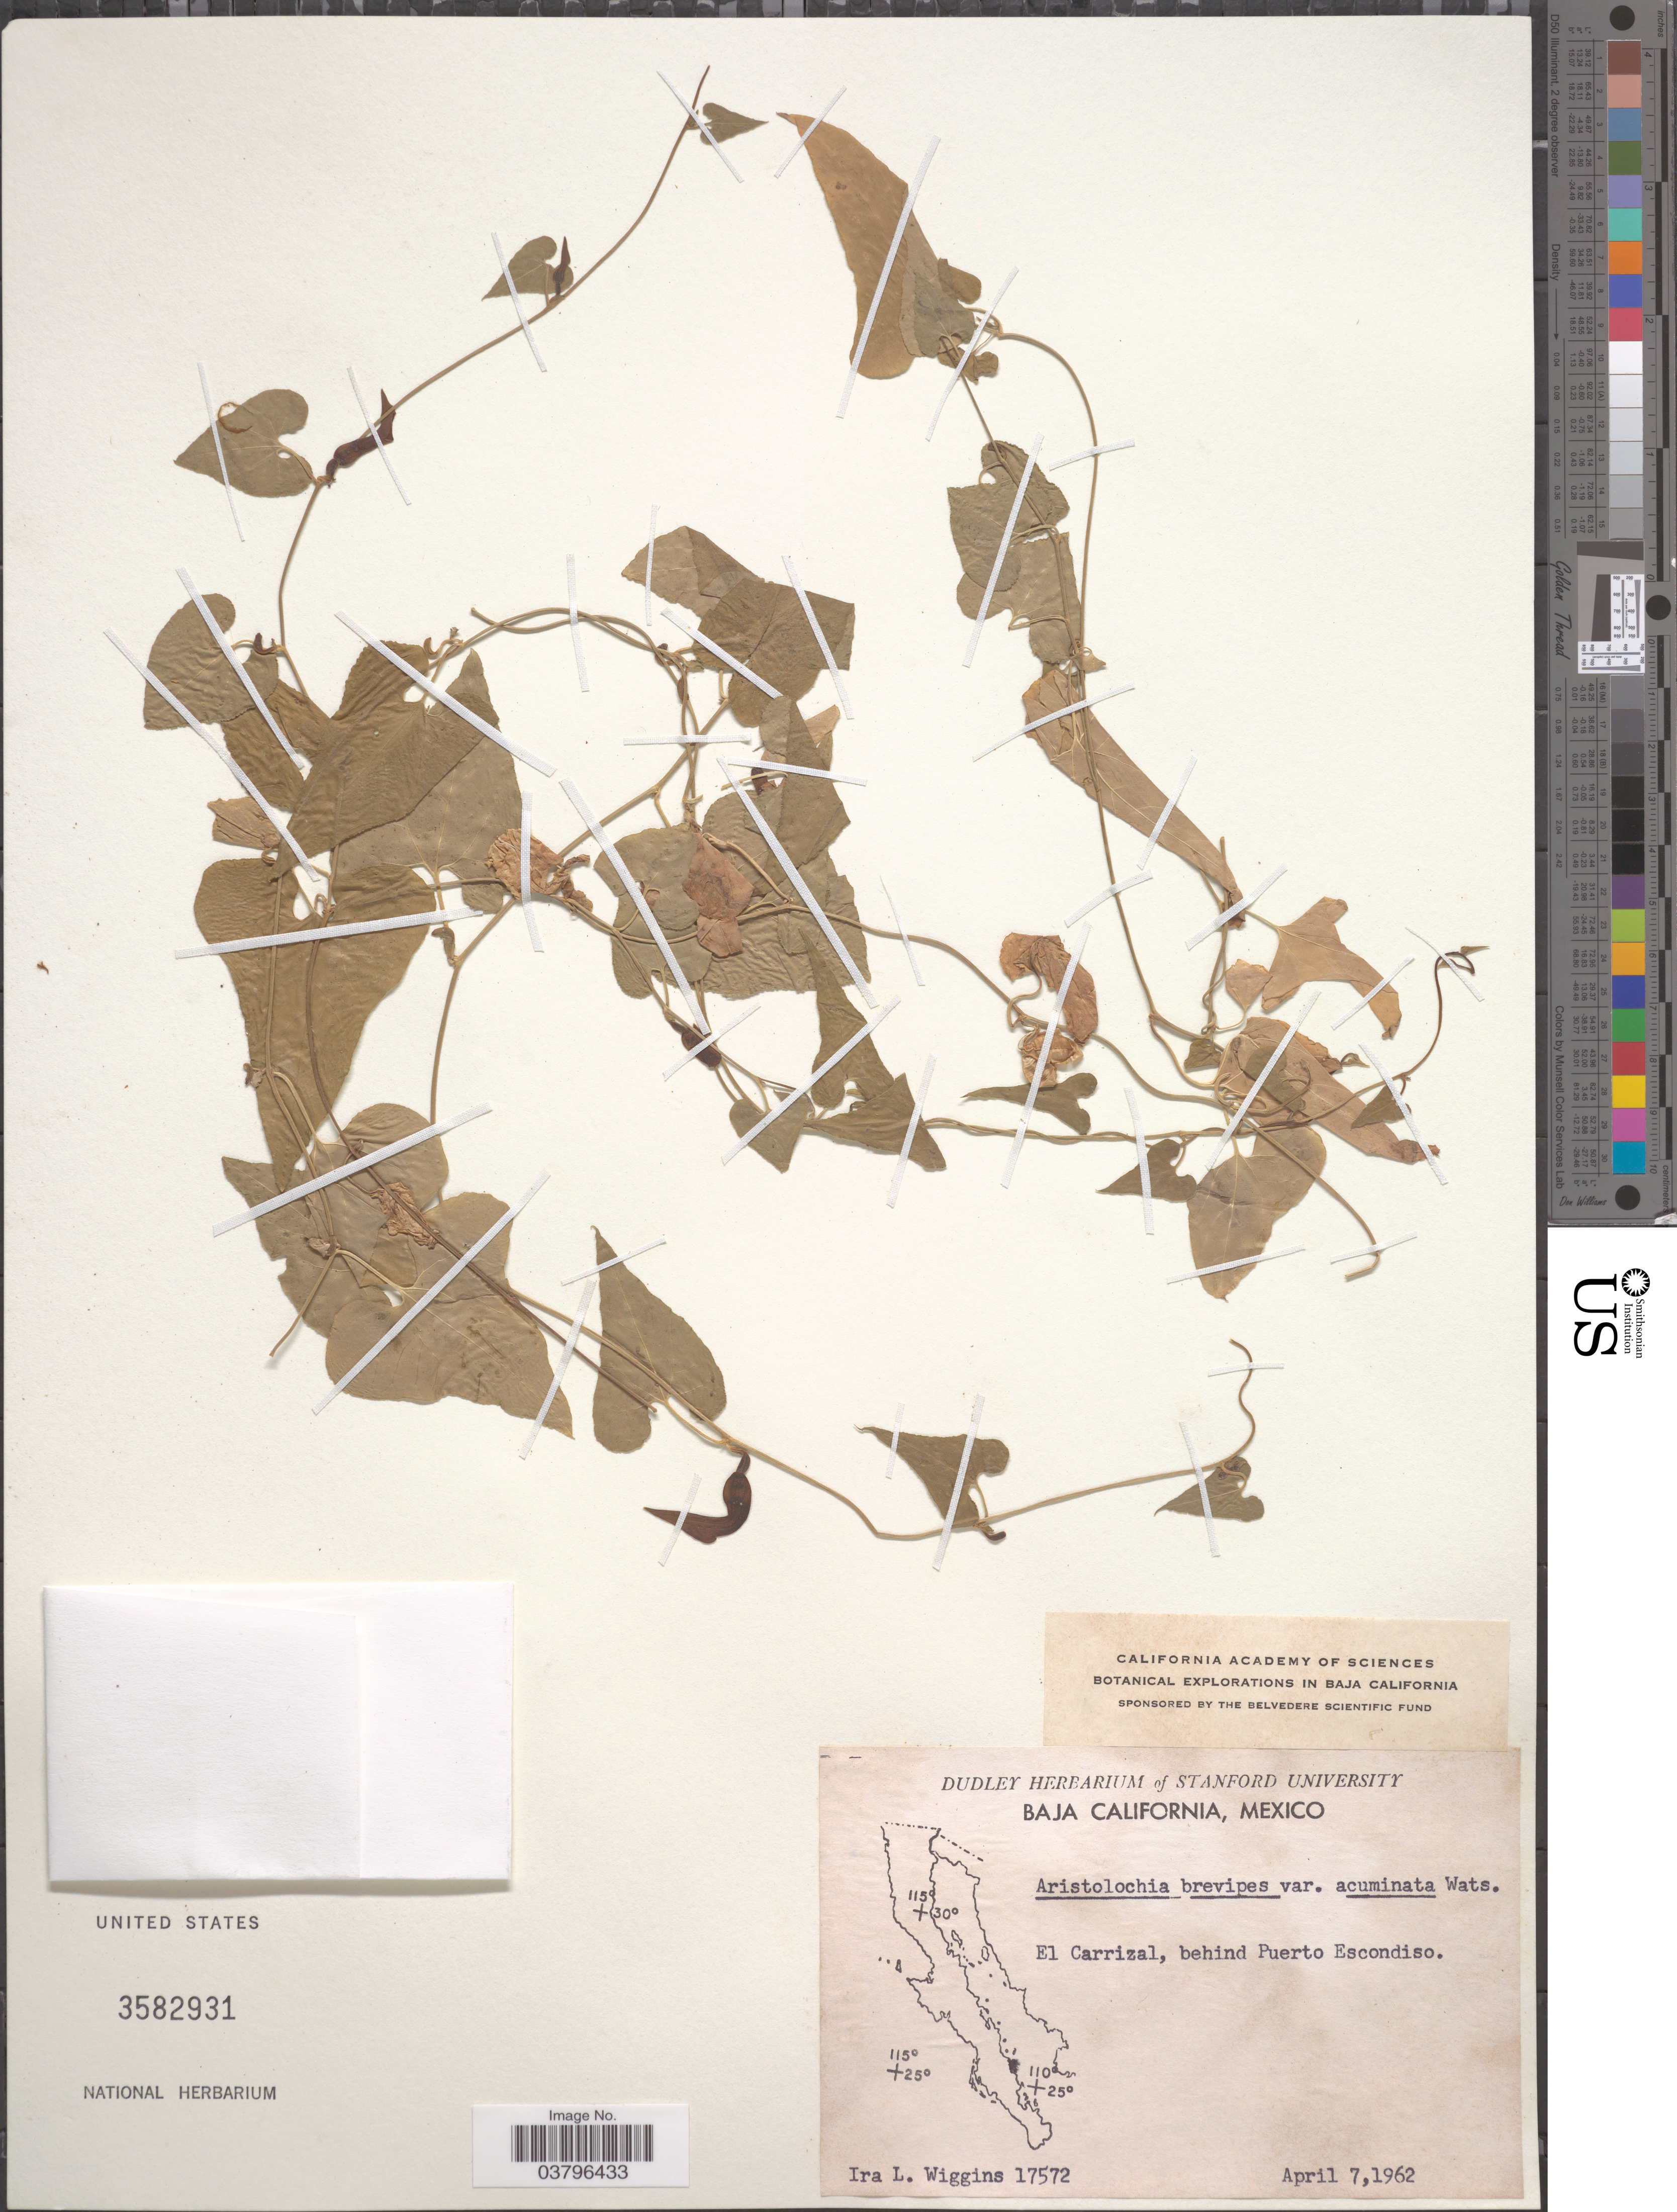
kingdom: Plantae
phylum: Tracheophyta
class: Magnoliopsida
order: Piperales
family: Aristolochiaceae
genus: Aristolochia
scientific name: Aristolochia brevipes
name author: Benth.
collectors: I. L. Wiggins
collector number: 17572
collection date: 1962-04-07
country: Mexico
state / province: Baja California Sur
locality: El Carrizal, behind Puerto Escondiso.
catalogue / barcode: US 3582931